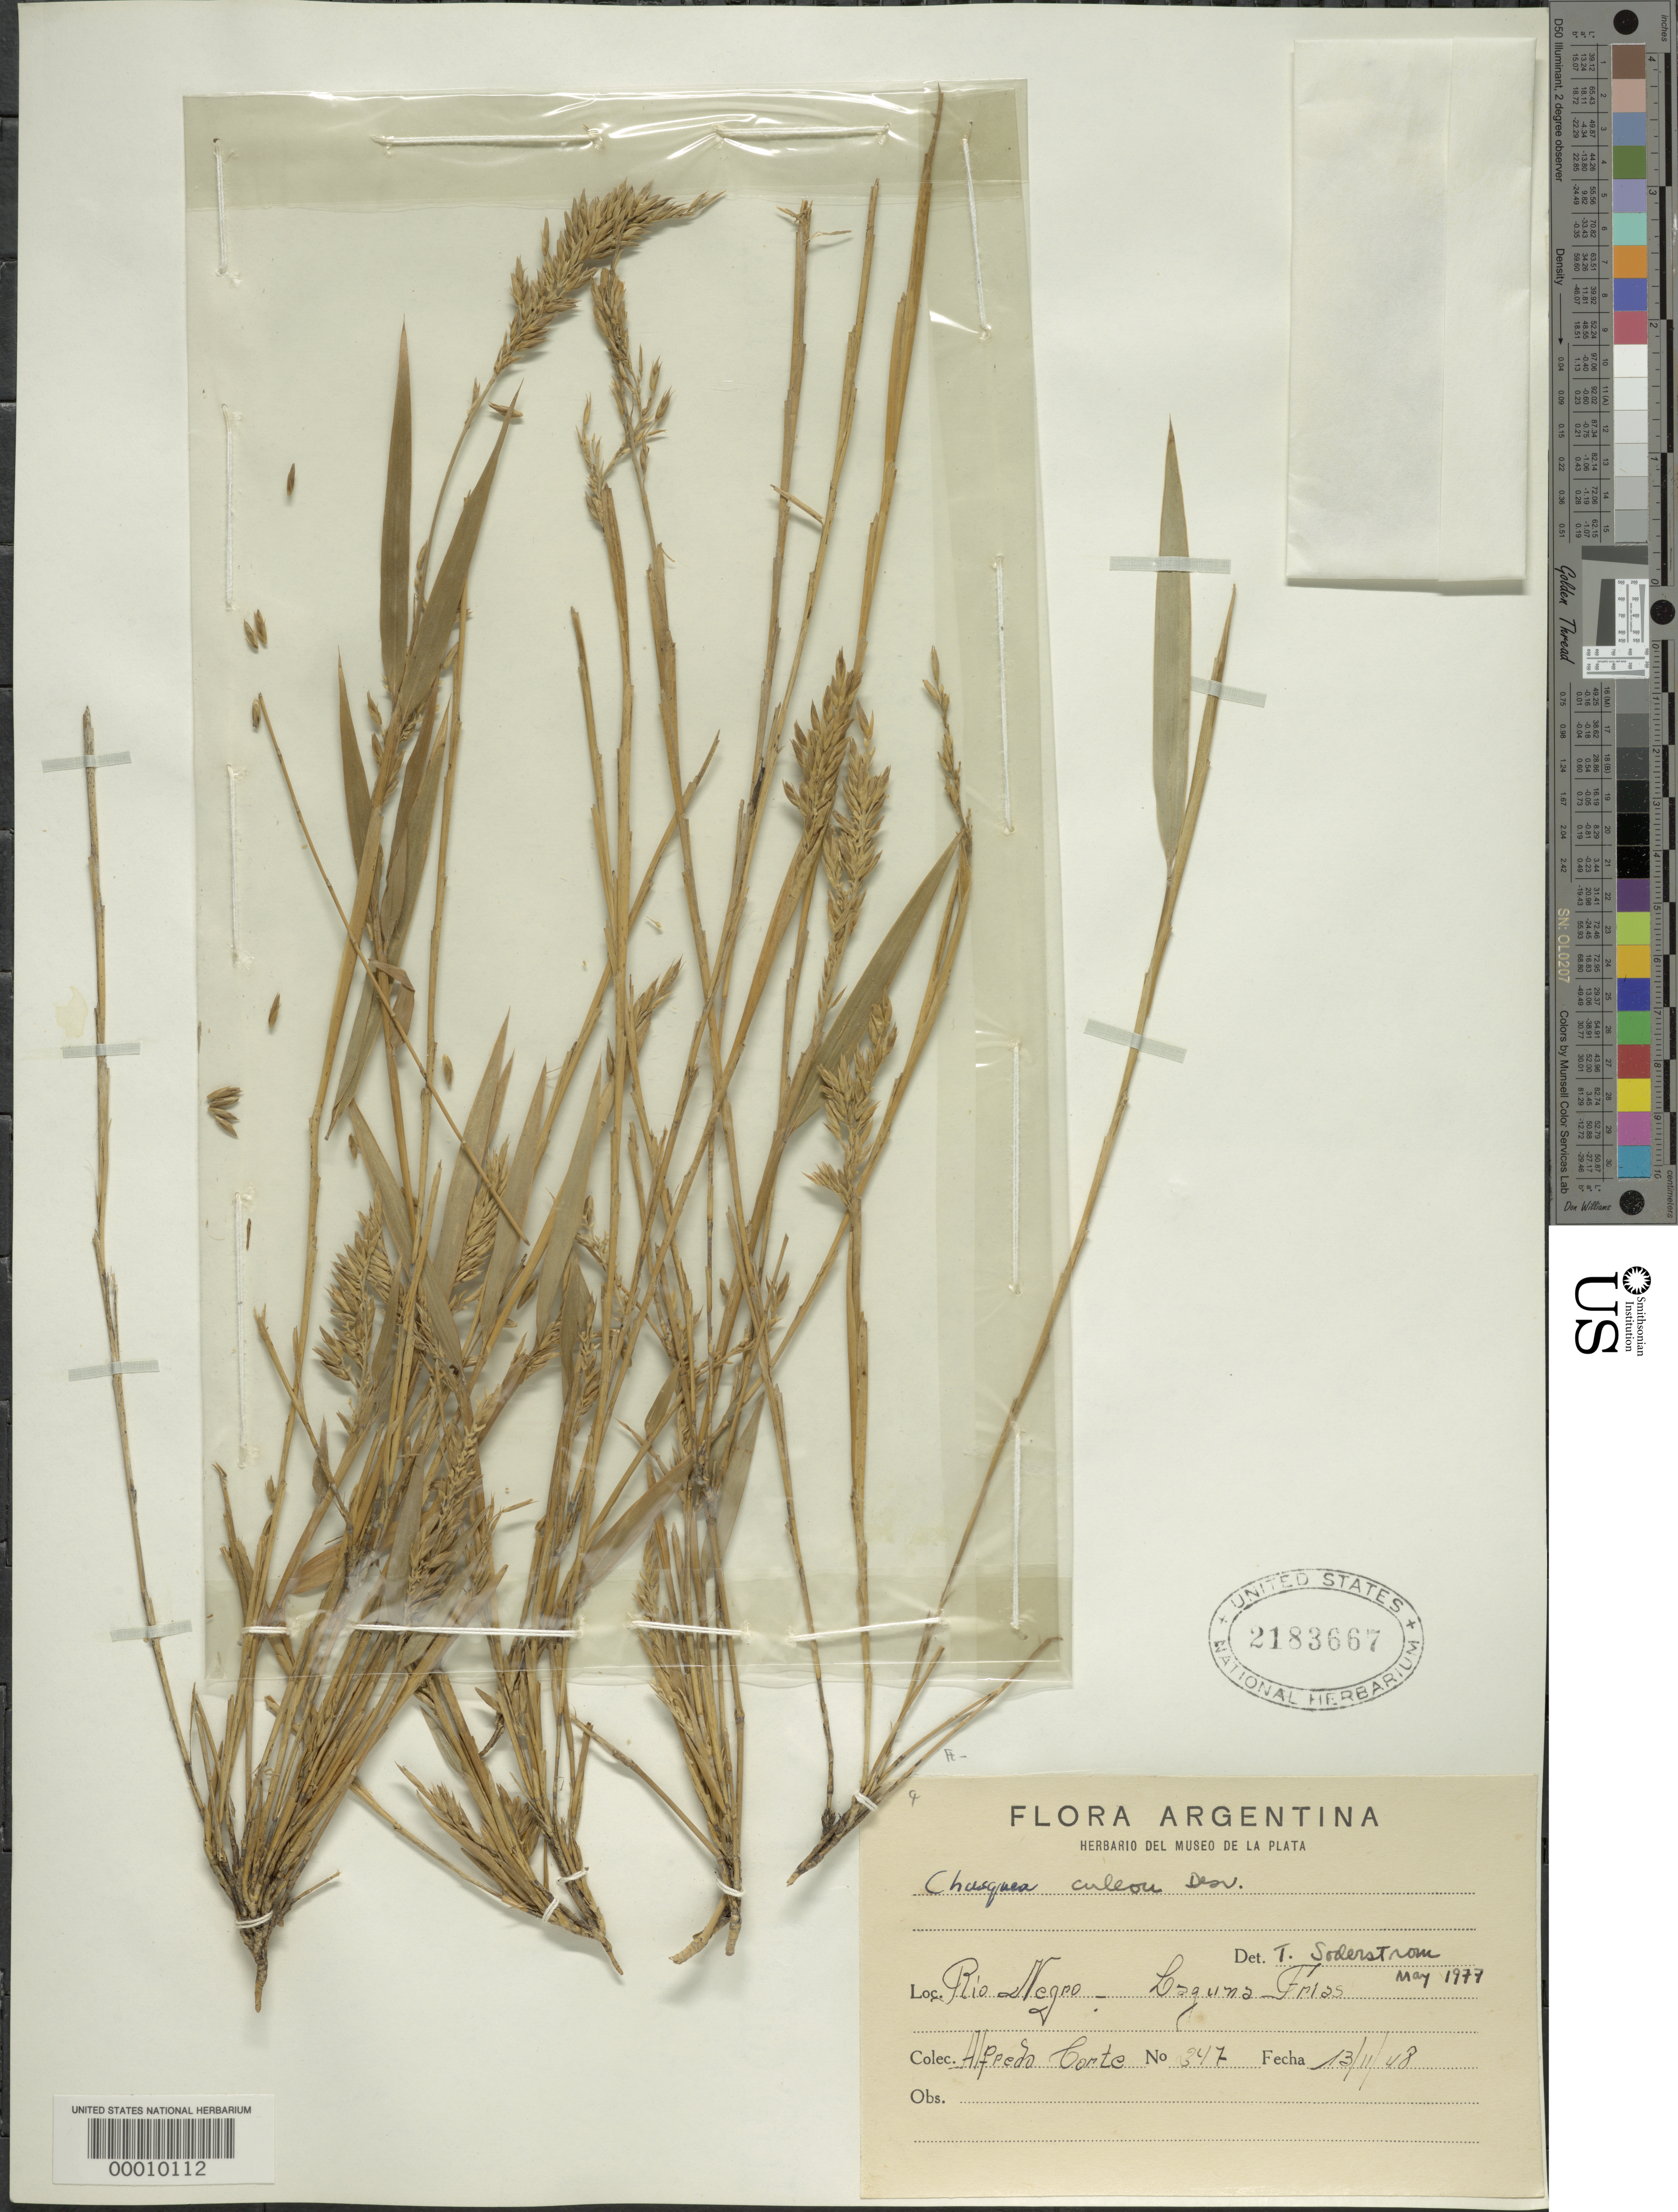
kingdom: Plantae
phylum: Tracheophyta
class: Liliopsida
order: Poales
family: Poaceae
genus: Chusquea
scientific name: Chusquea culeou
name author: É. Desv.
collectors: H. Corte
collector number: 347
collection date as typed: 13 Nov 1948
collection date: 1948-11-13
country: Argentina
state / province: Río Negro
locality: Laguna Frias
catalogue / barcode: US 2183667